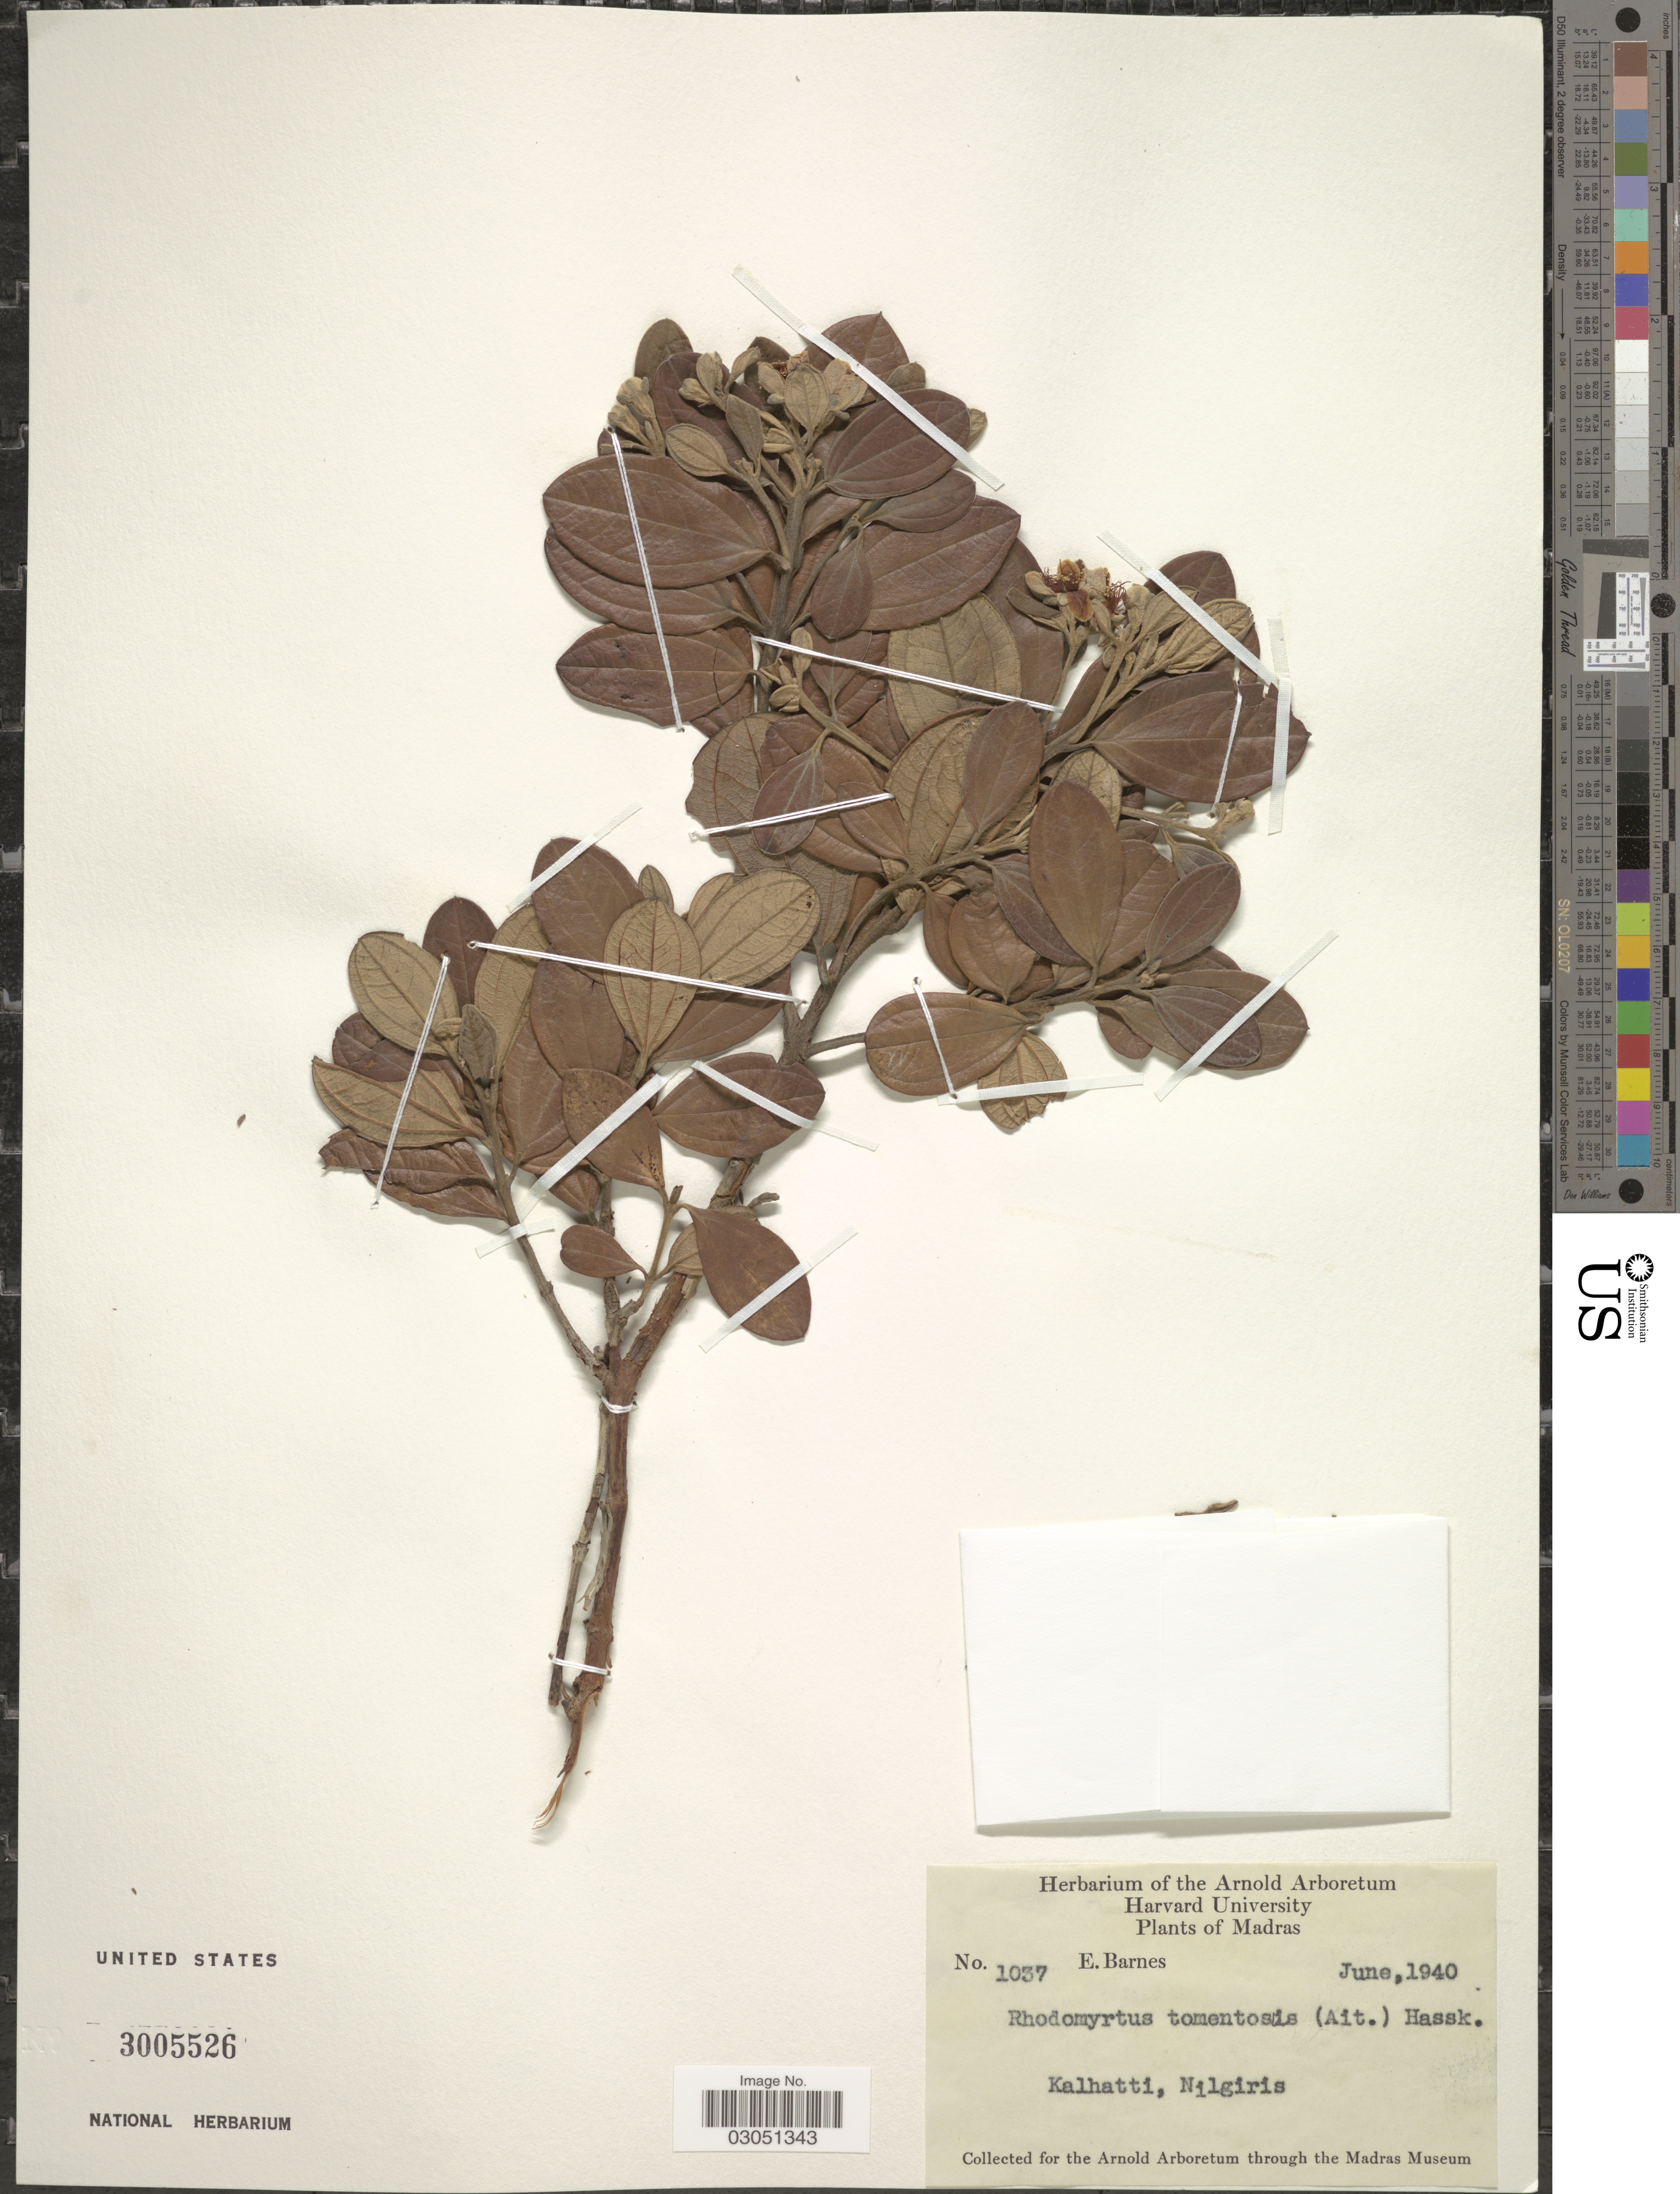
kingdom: Plantae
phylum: Tracheophyta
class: Magnoliopsida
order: Myrtales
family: Myrtaceae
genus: Rhodomyrtus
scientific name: Rhodomyrtus tomentosa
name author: (Aiton) Hassk.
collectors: E. Barnes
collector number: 1037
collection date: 1940-06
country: India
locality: Madras, Kalhatti, Nilgiris.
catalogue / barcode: US 3005526